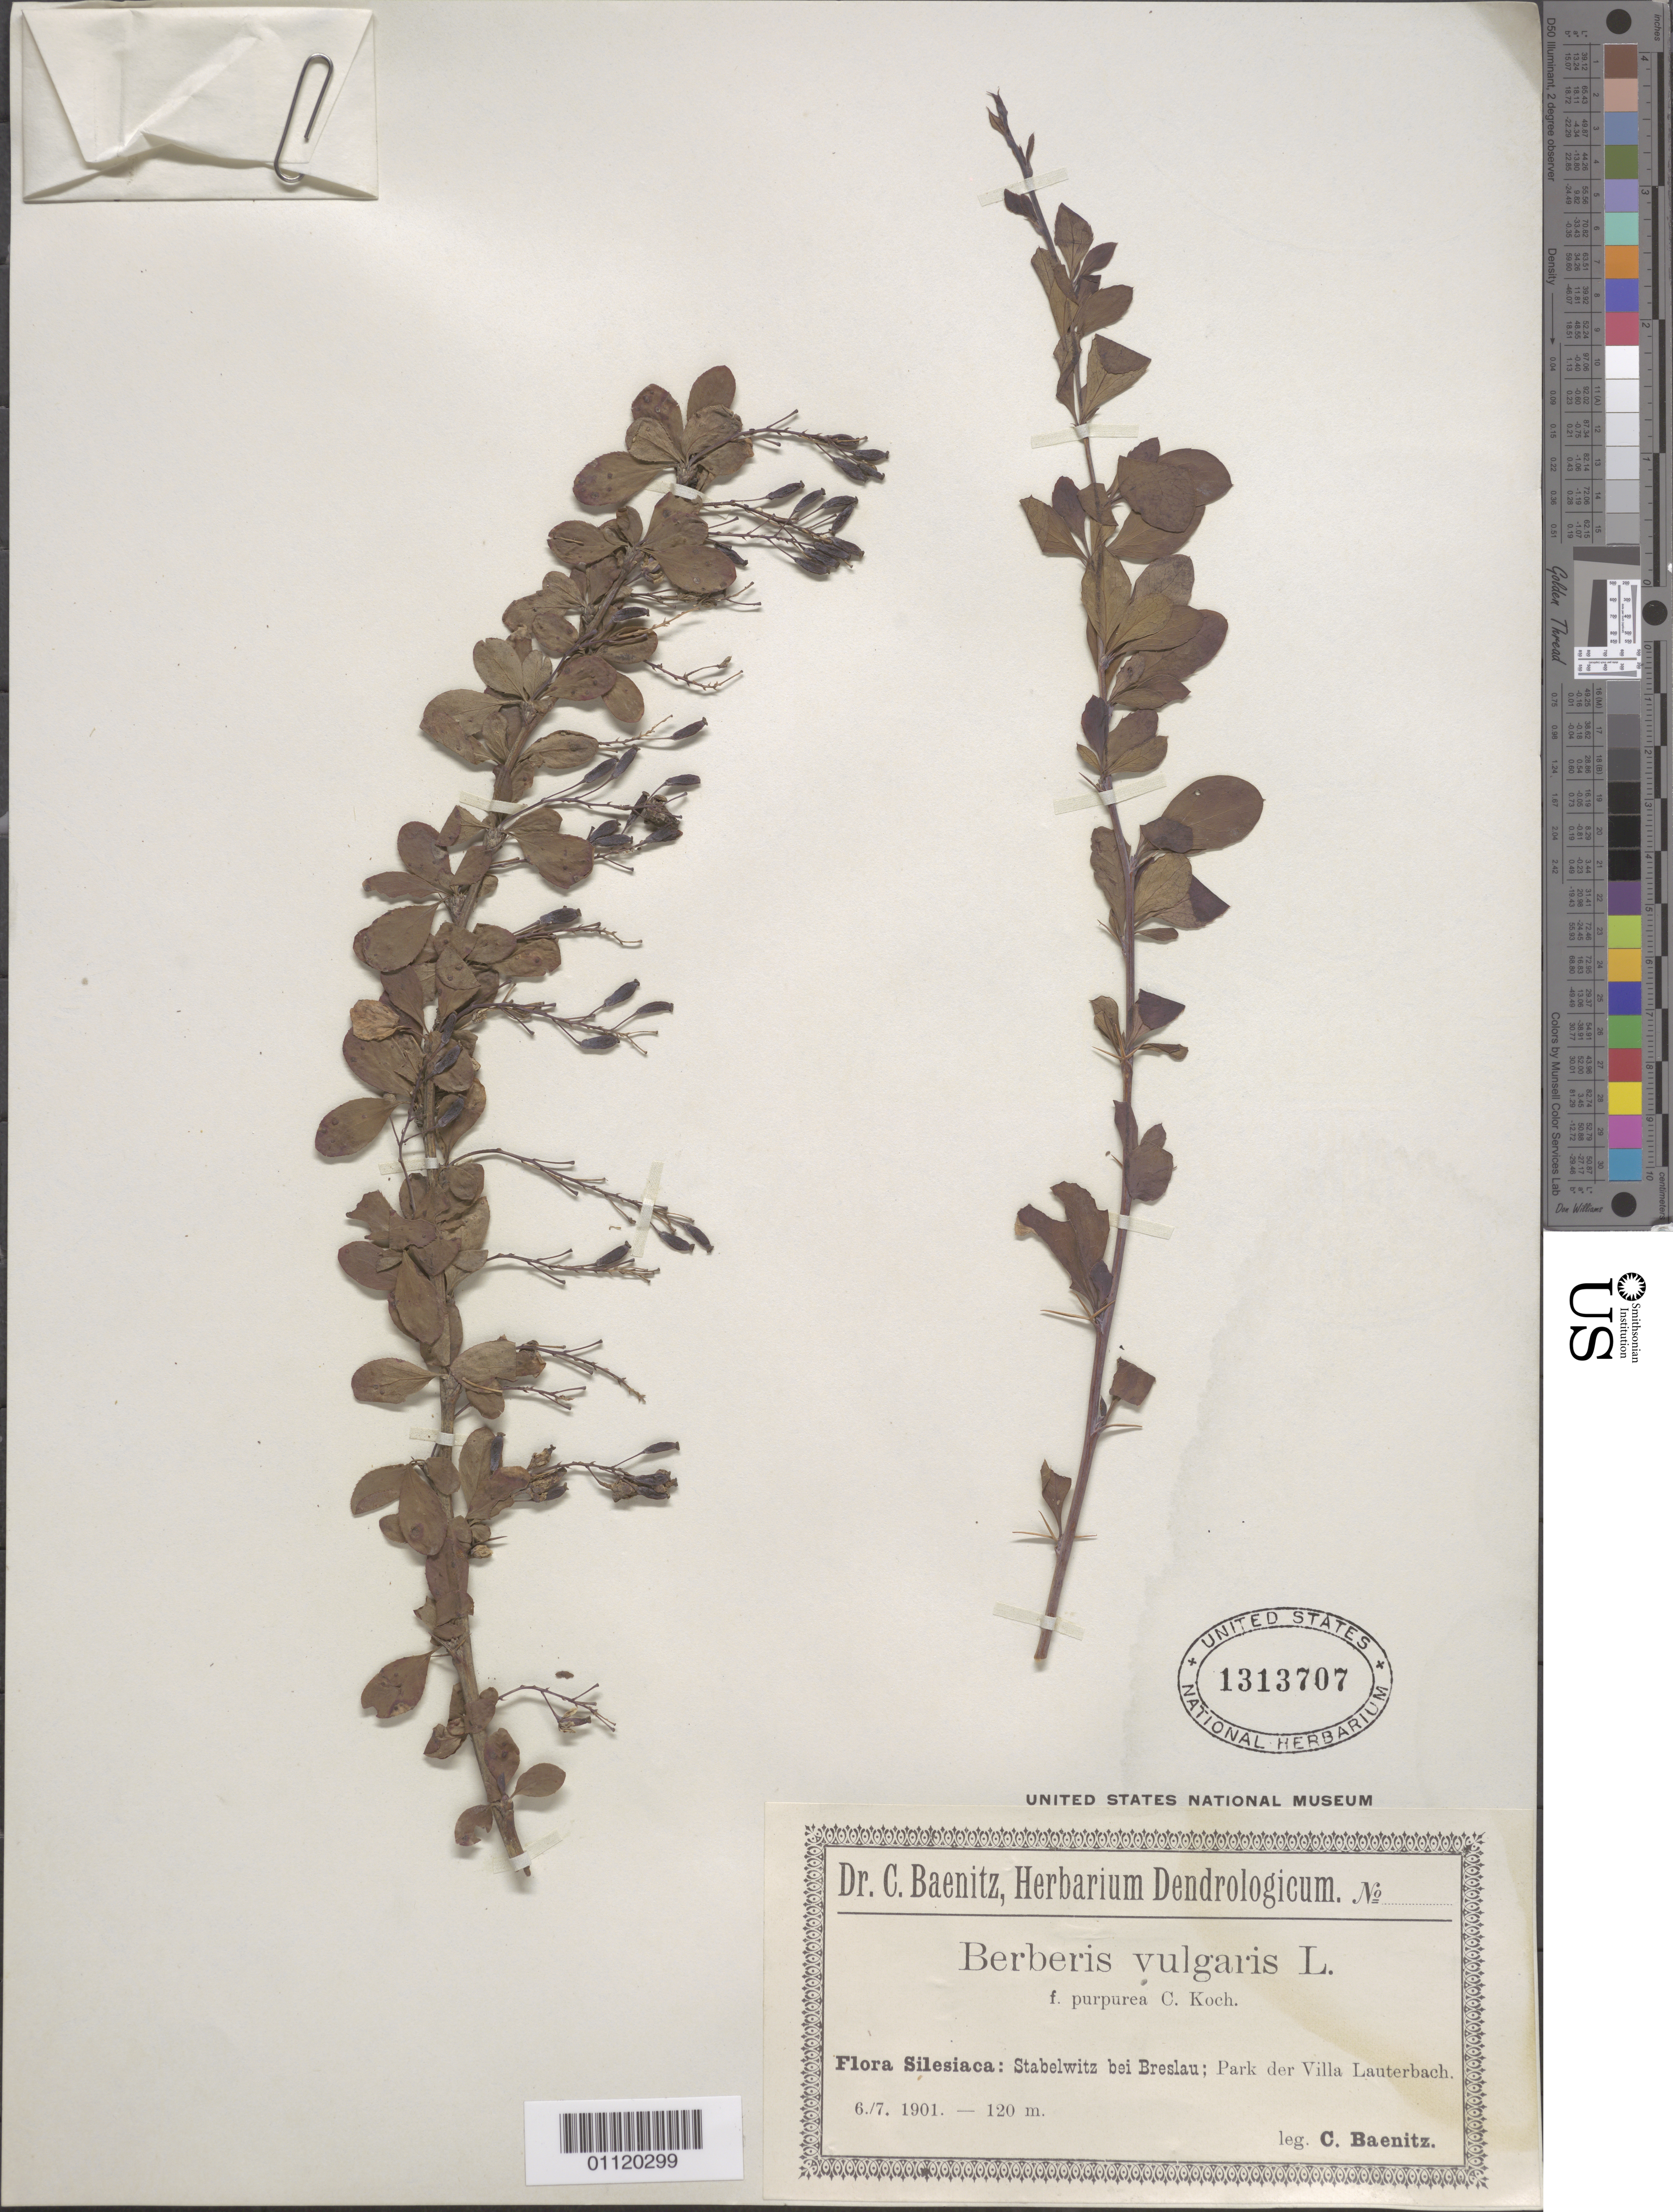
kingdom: Plantae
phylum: Tracheophyta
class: Magnoliopsida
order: Ranunculales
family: Berberidaceae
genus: Berberis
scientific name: Berberis vulgaris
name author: L.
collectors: C. G. Baenitz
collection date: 1901-07-06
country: Germany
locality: Stabelwitz at Breslau; Park of Villa Lauterbach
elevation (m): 120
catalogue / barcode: US 1313707